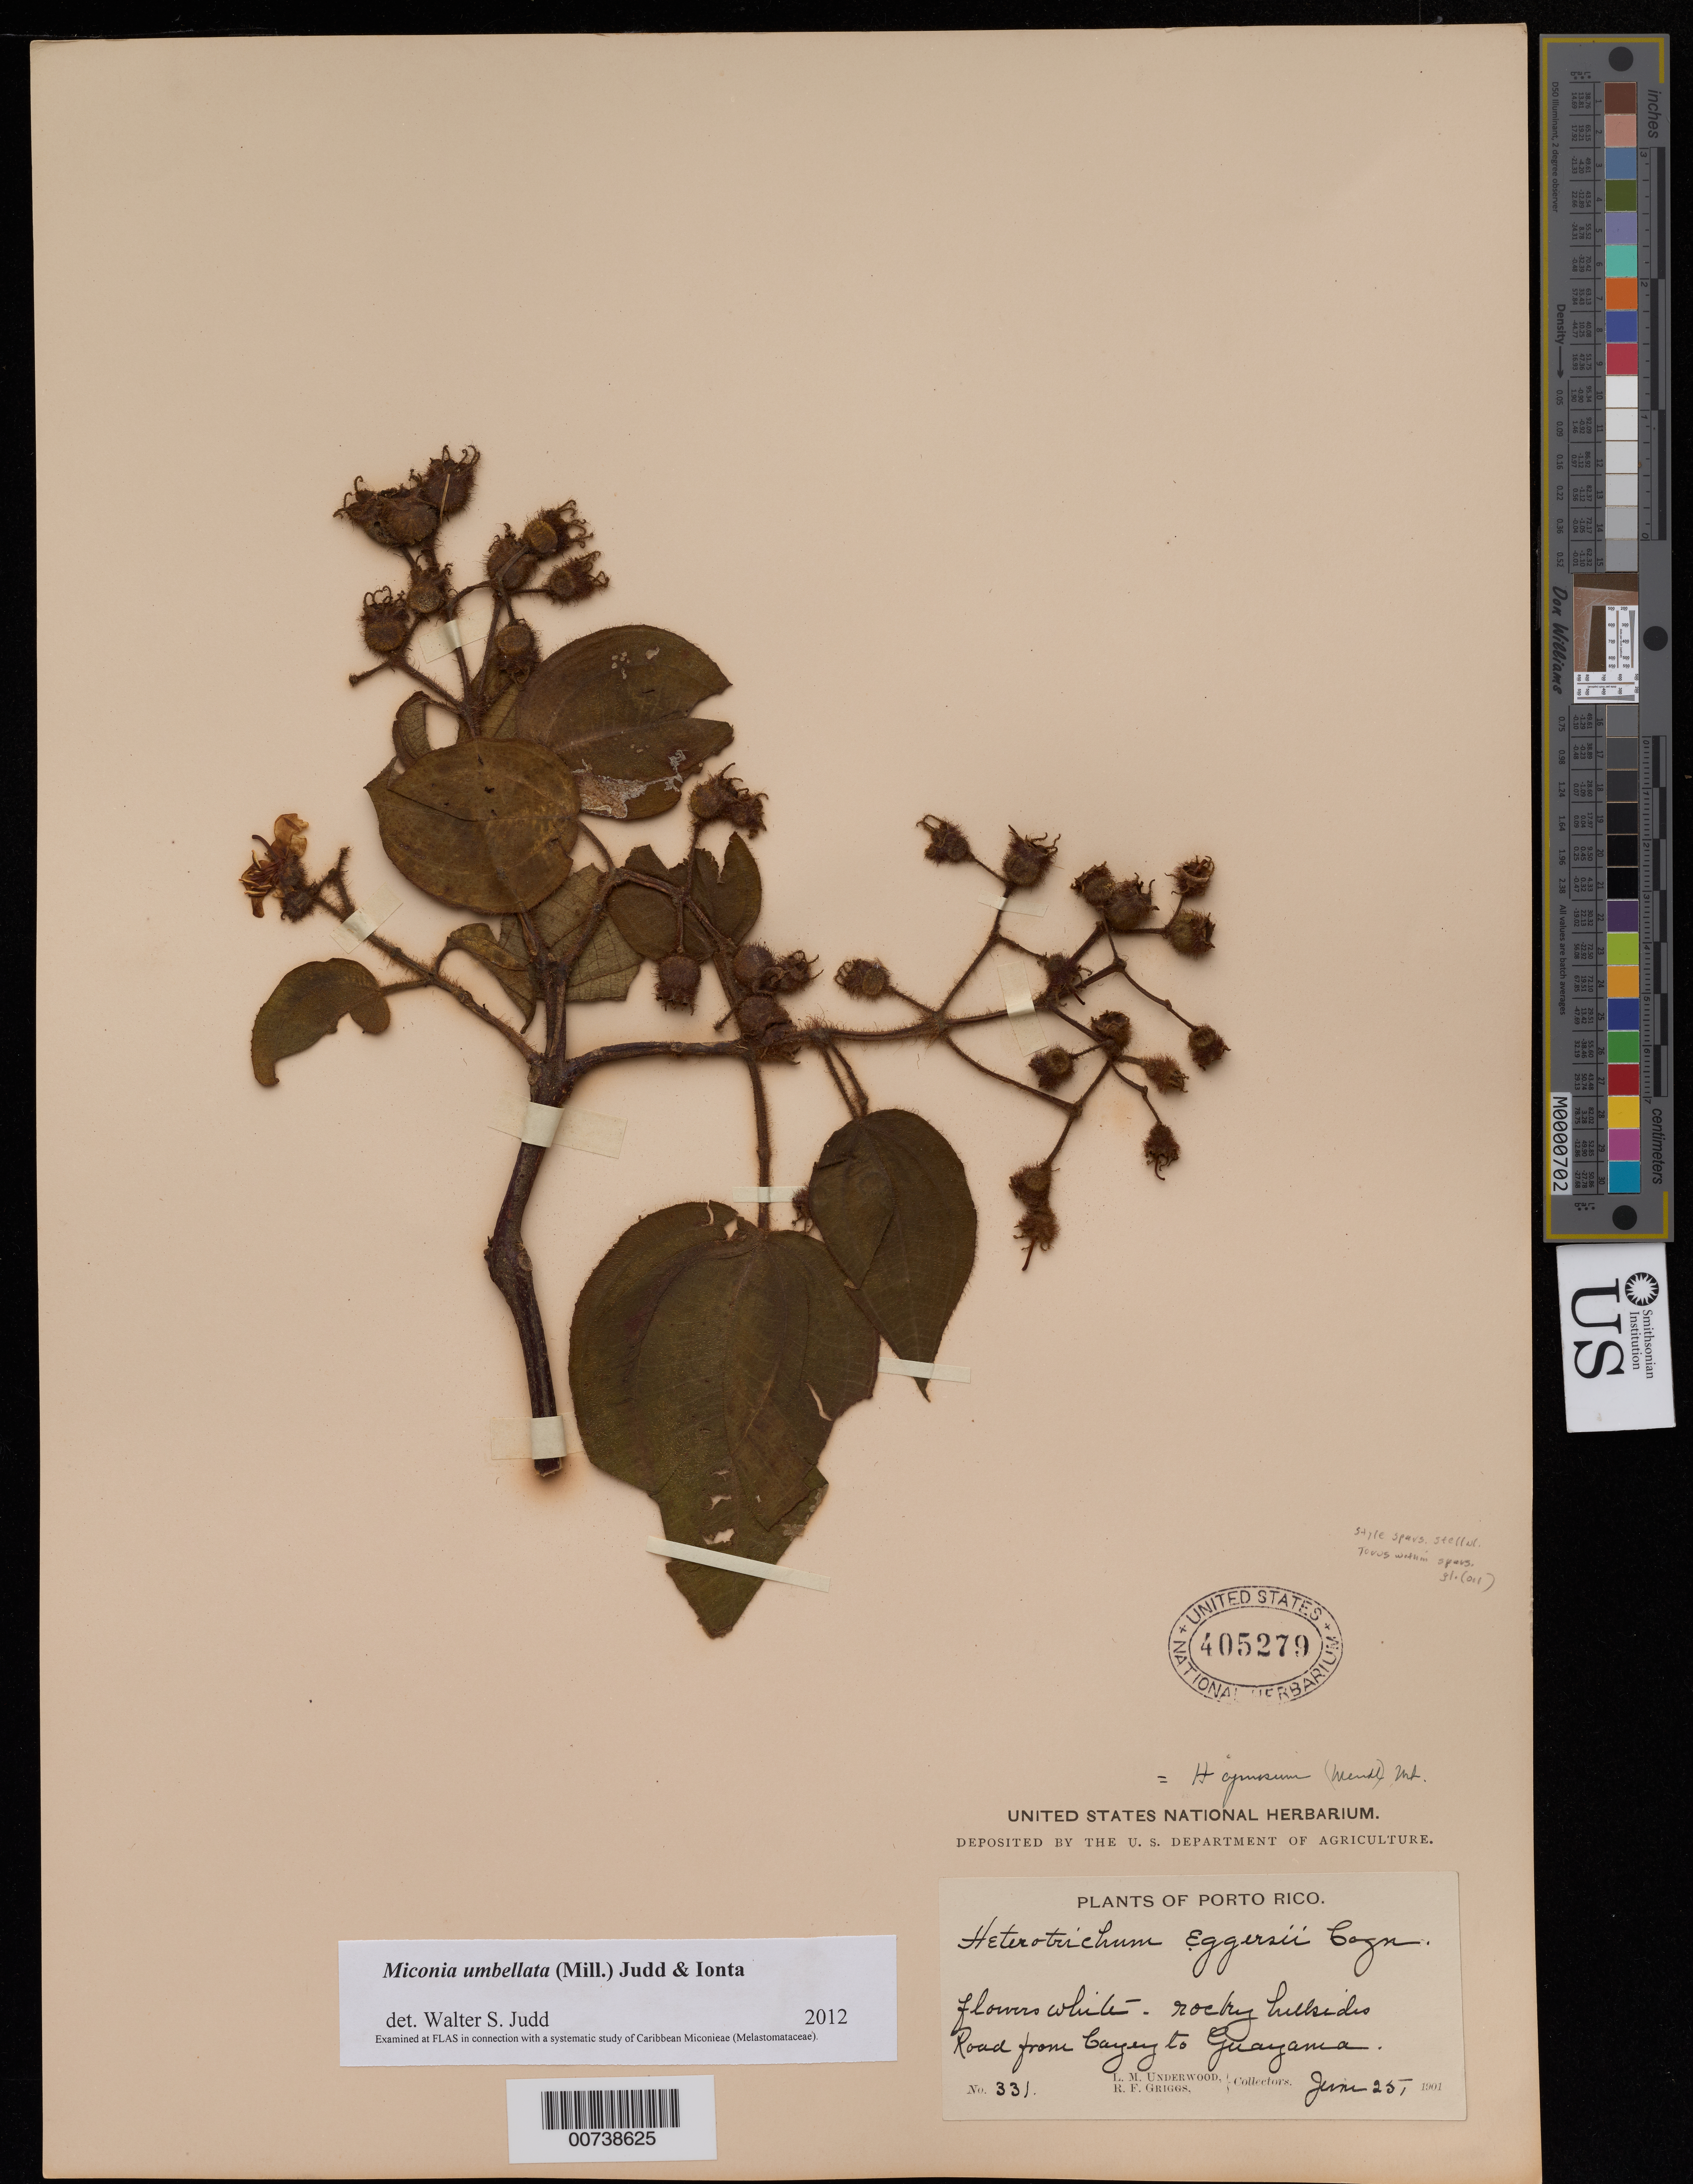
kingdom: Plantae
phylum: Tracheophyta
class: Magnoliopsida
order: Myrtales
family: Melastomataceae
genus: Miconia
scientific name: Miconia umbellata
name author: (Mill.) Judd & Ionta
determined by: Judd, Walter S.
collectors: L. M. Underwood & R. F. Griggs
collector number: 331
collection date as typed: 25 Jun 1901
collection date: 1901-06-25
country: Puerto Rico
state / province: Cayey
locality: Road from Cayey to Guayama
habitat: Rocky hillsides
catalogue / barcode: US 405279